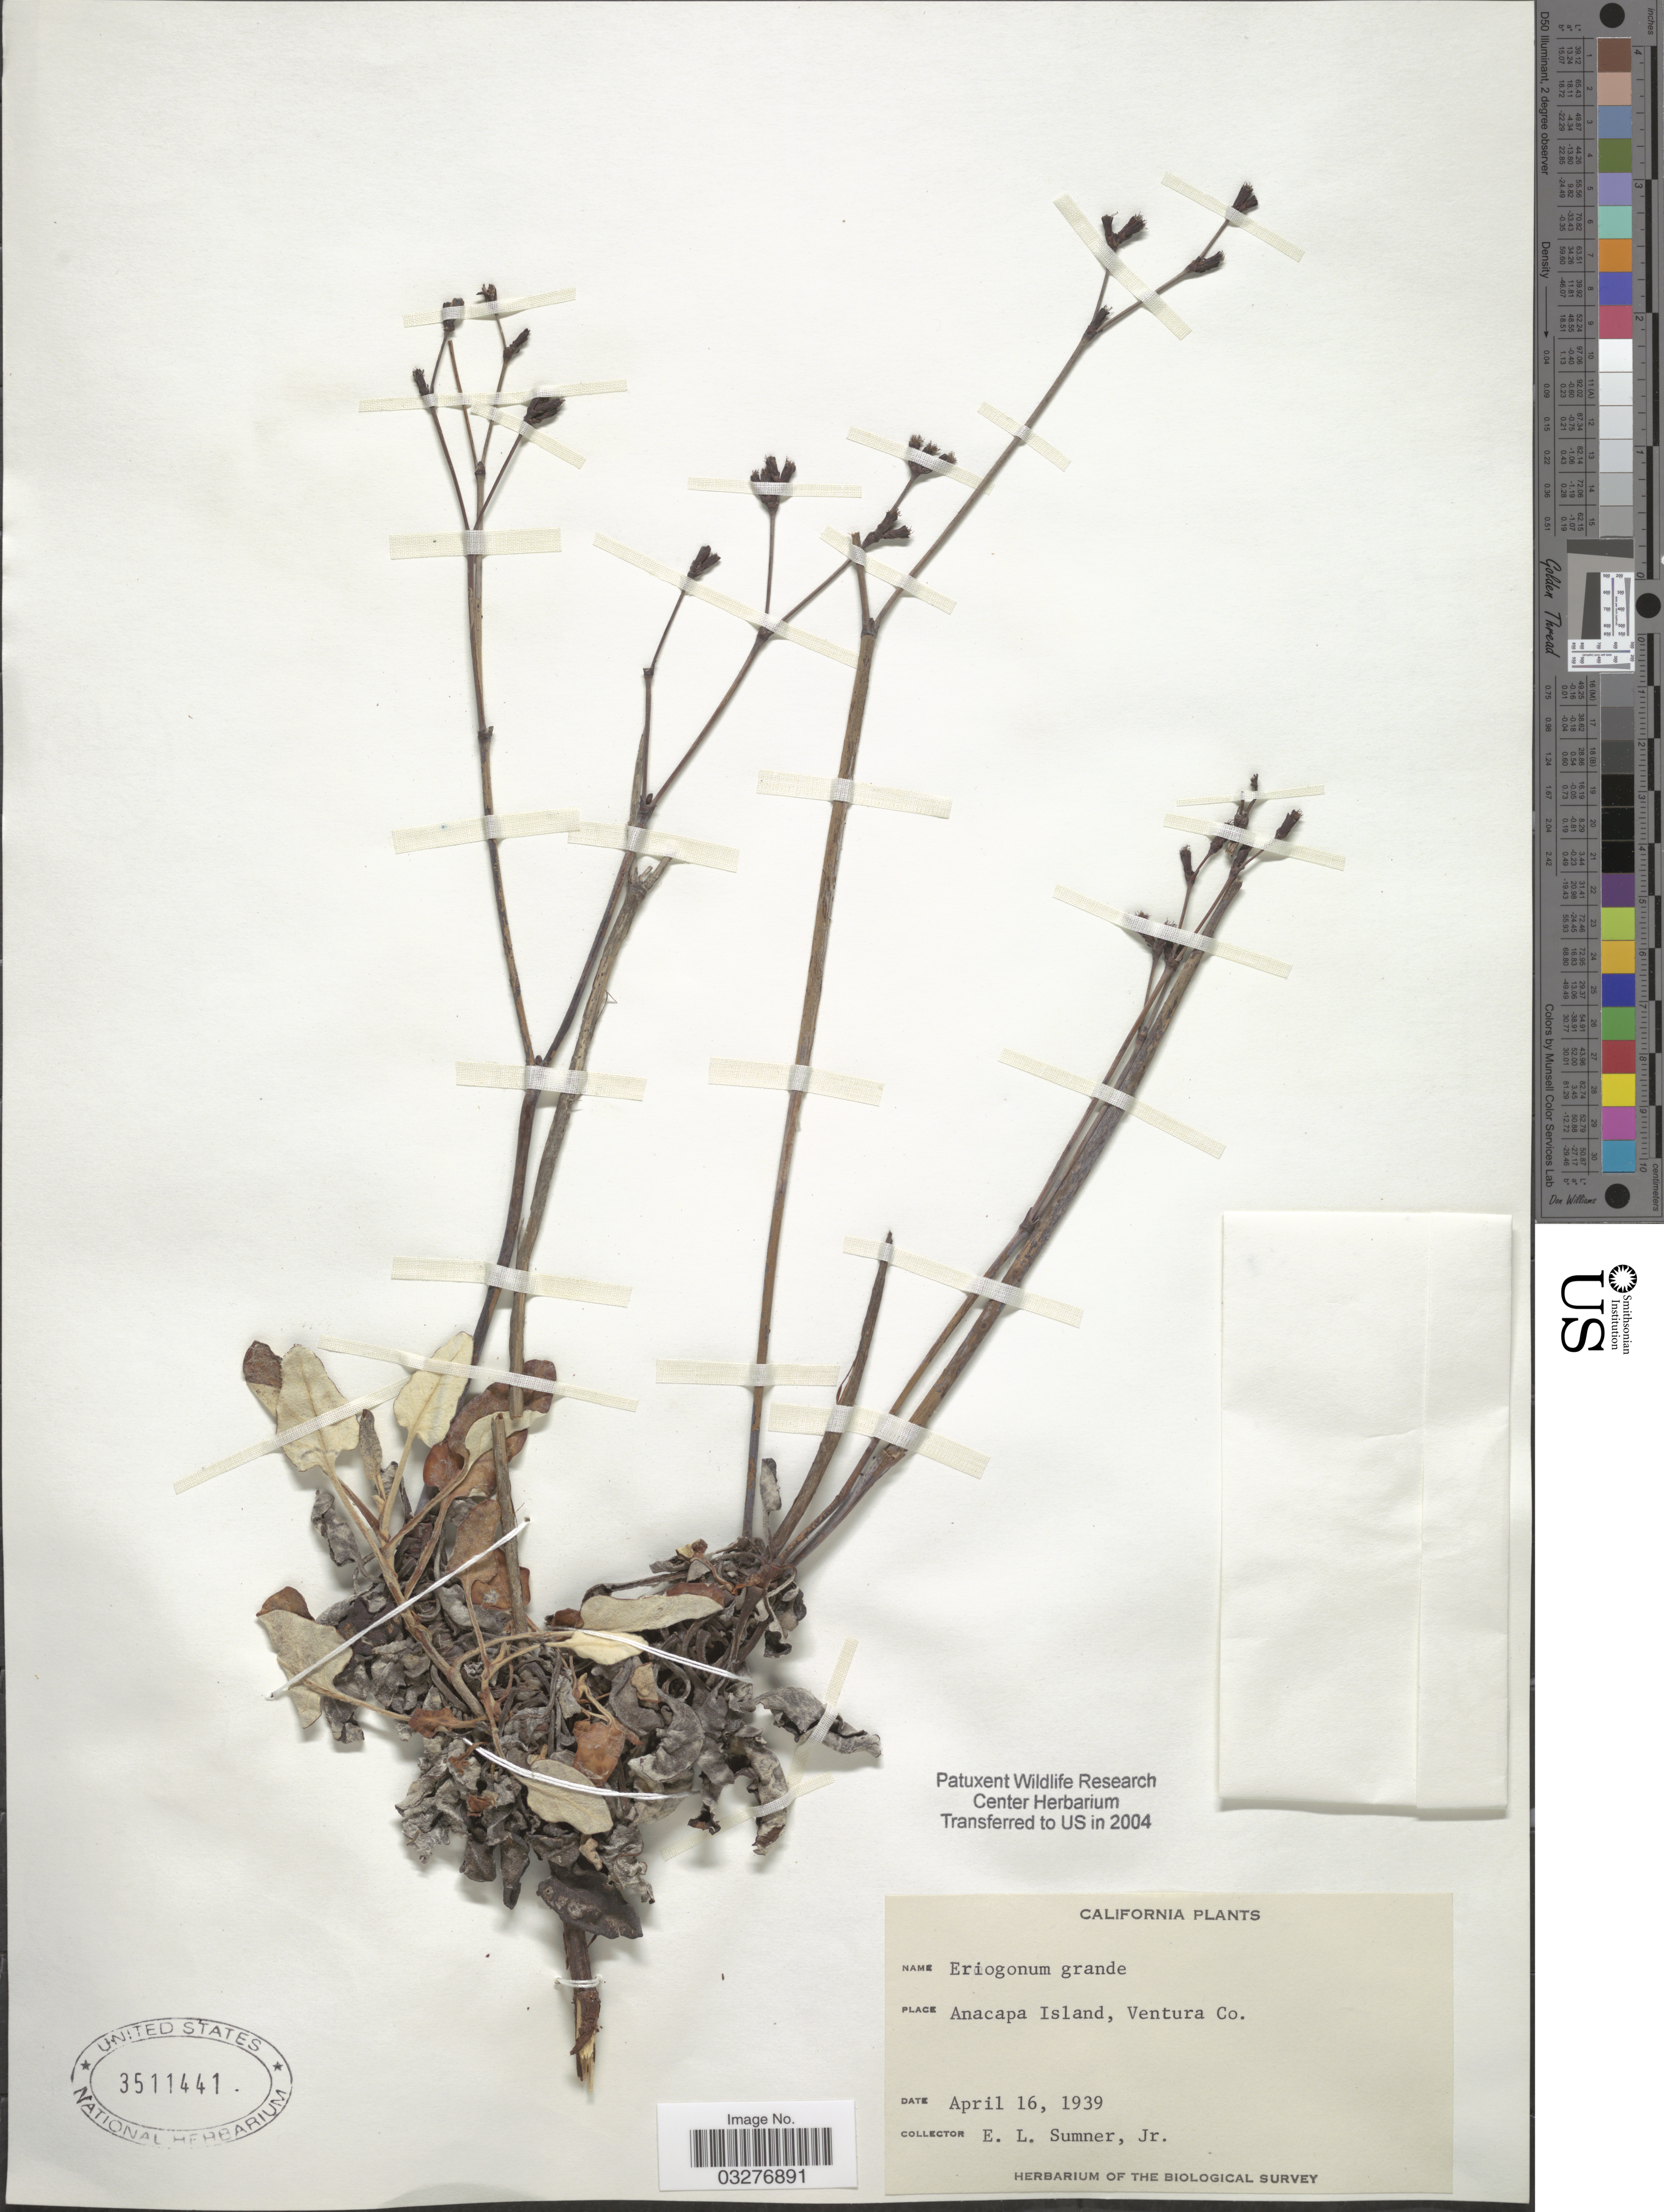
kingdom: Plantae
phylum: Tracheophyta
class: Magnoliopsida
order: Caryophyllales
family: Polygonaceae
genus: Eriogonum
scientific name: Eriogonum grande var. grande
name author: Greene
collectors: E. Sumner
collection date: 1939-04-16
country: United States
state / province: California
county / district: Ventura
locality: Anacapa Island, Ventura Co.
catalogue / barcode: US 3511441